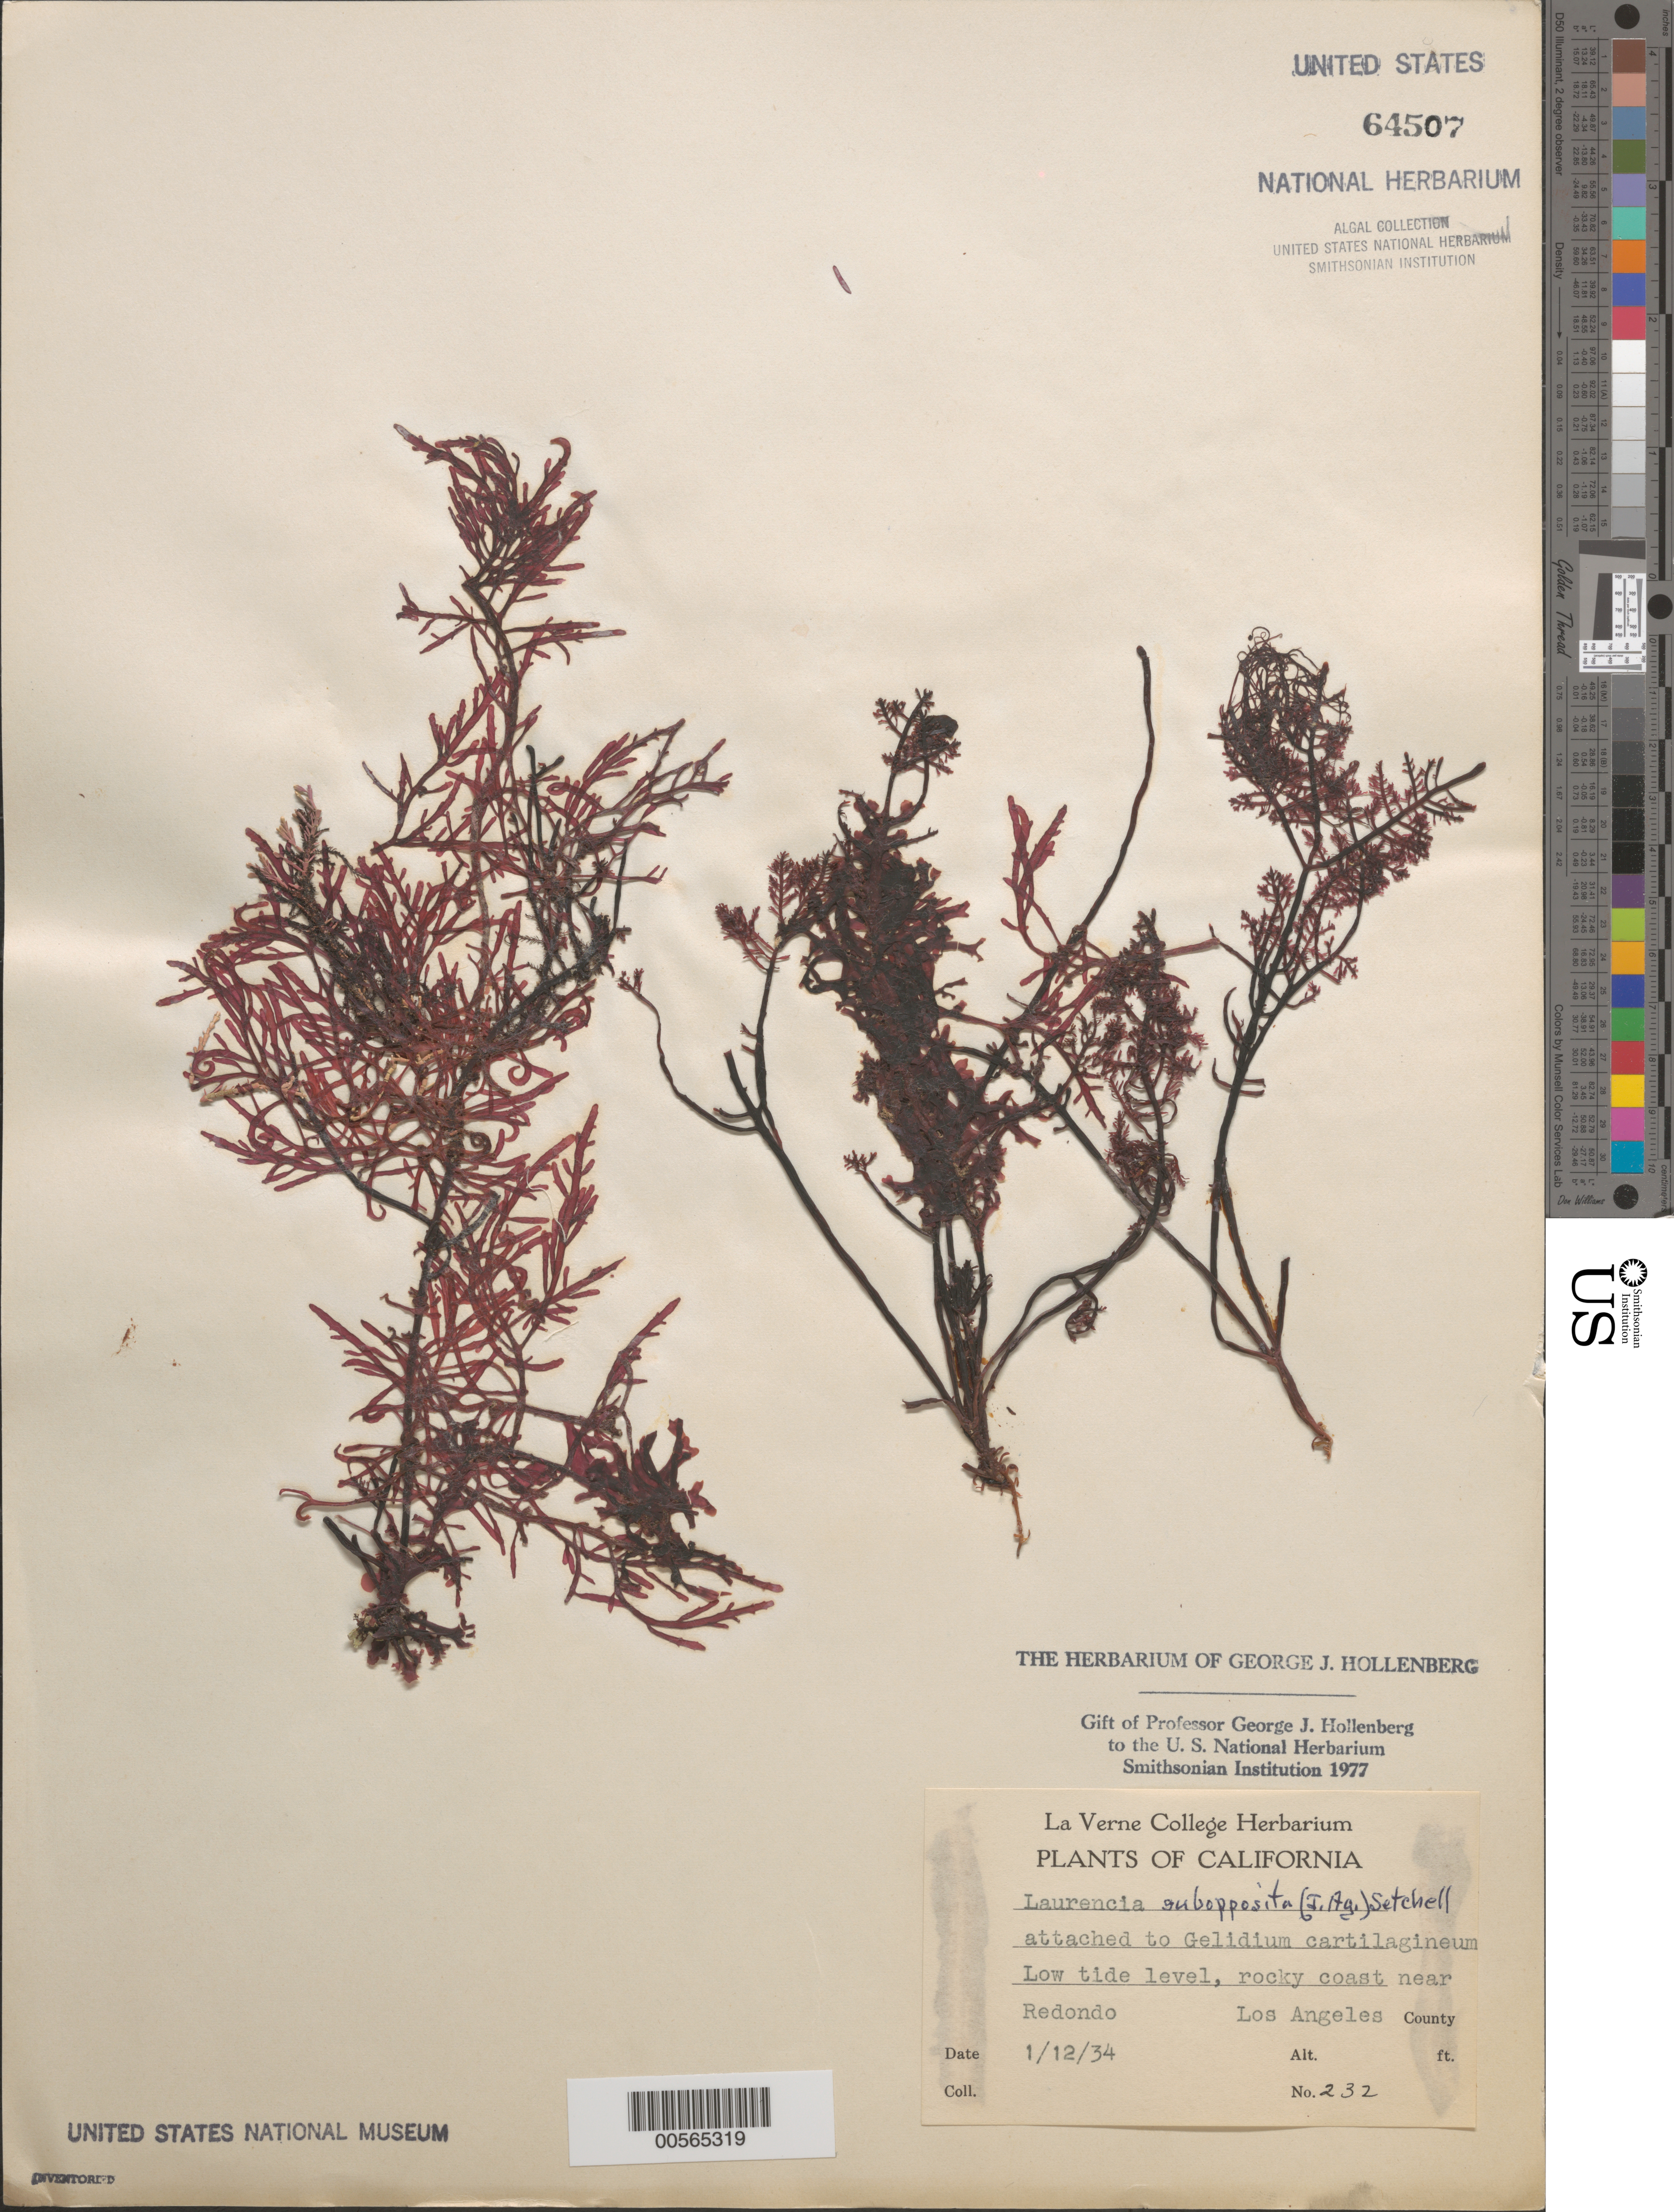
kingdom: Plantae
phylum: Rhodophyta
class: Florideophyceae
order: Ceramiales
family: Rhodomelaceae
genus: Laurencia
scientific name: Laurencia subopposita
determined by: Hollenberg, George J.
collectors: G. Hollenberg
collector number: GJH 232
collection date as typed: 12 Jan 1934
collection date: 1934-01-12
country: United States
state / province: California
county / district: Los Angeles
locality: Near Redondo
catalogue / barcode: US 64507